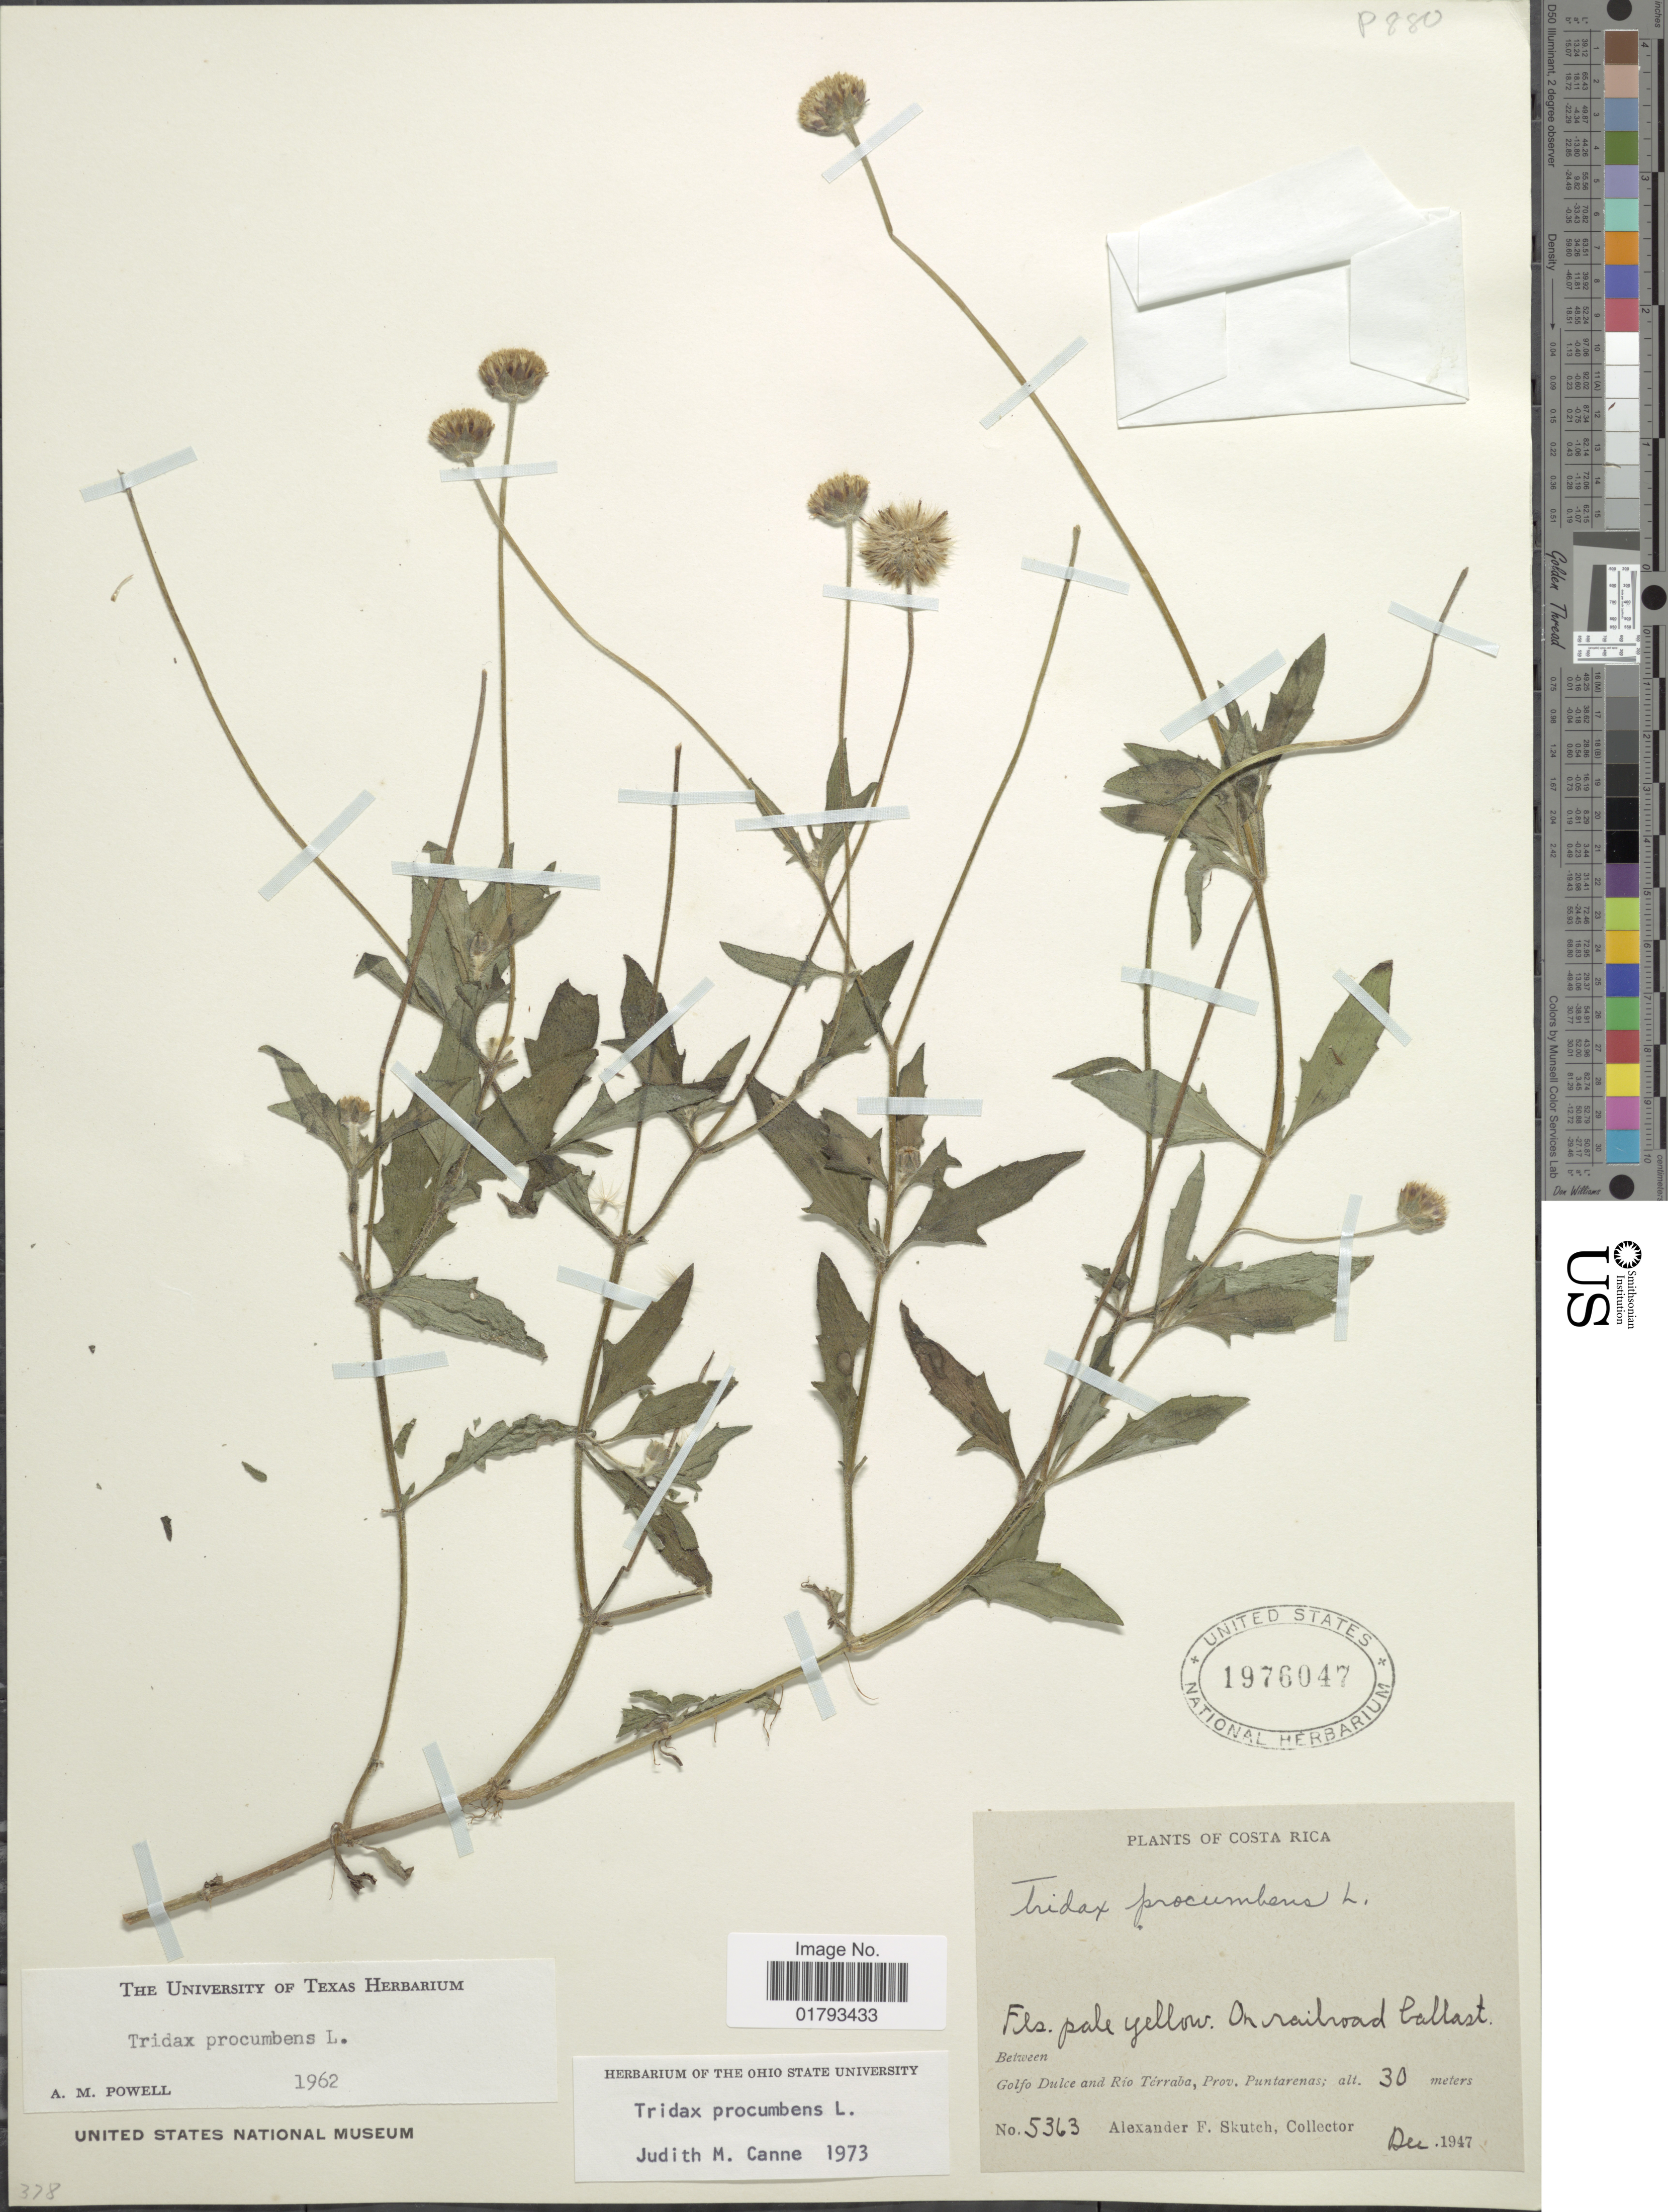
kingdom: Plantae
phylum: Tracheophyta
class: Magnoliopsida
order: Asterales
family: Asteraceae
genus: Tridax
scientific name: Tridax procumbens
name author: L.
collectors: A. F. Skutch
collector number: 5363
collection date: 1947-12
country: Costa Rica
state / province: Puntarenas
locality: Golfo Dulce and Rio Terraba, Prov. Puntarenas.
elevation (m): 30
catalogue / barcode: US 1976047